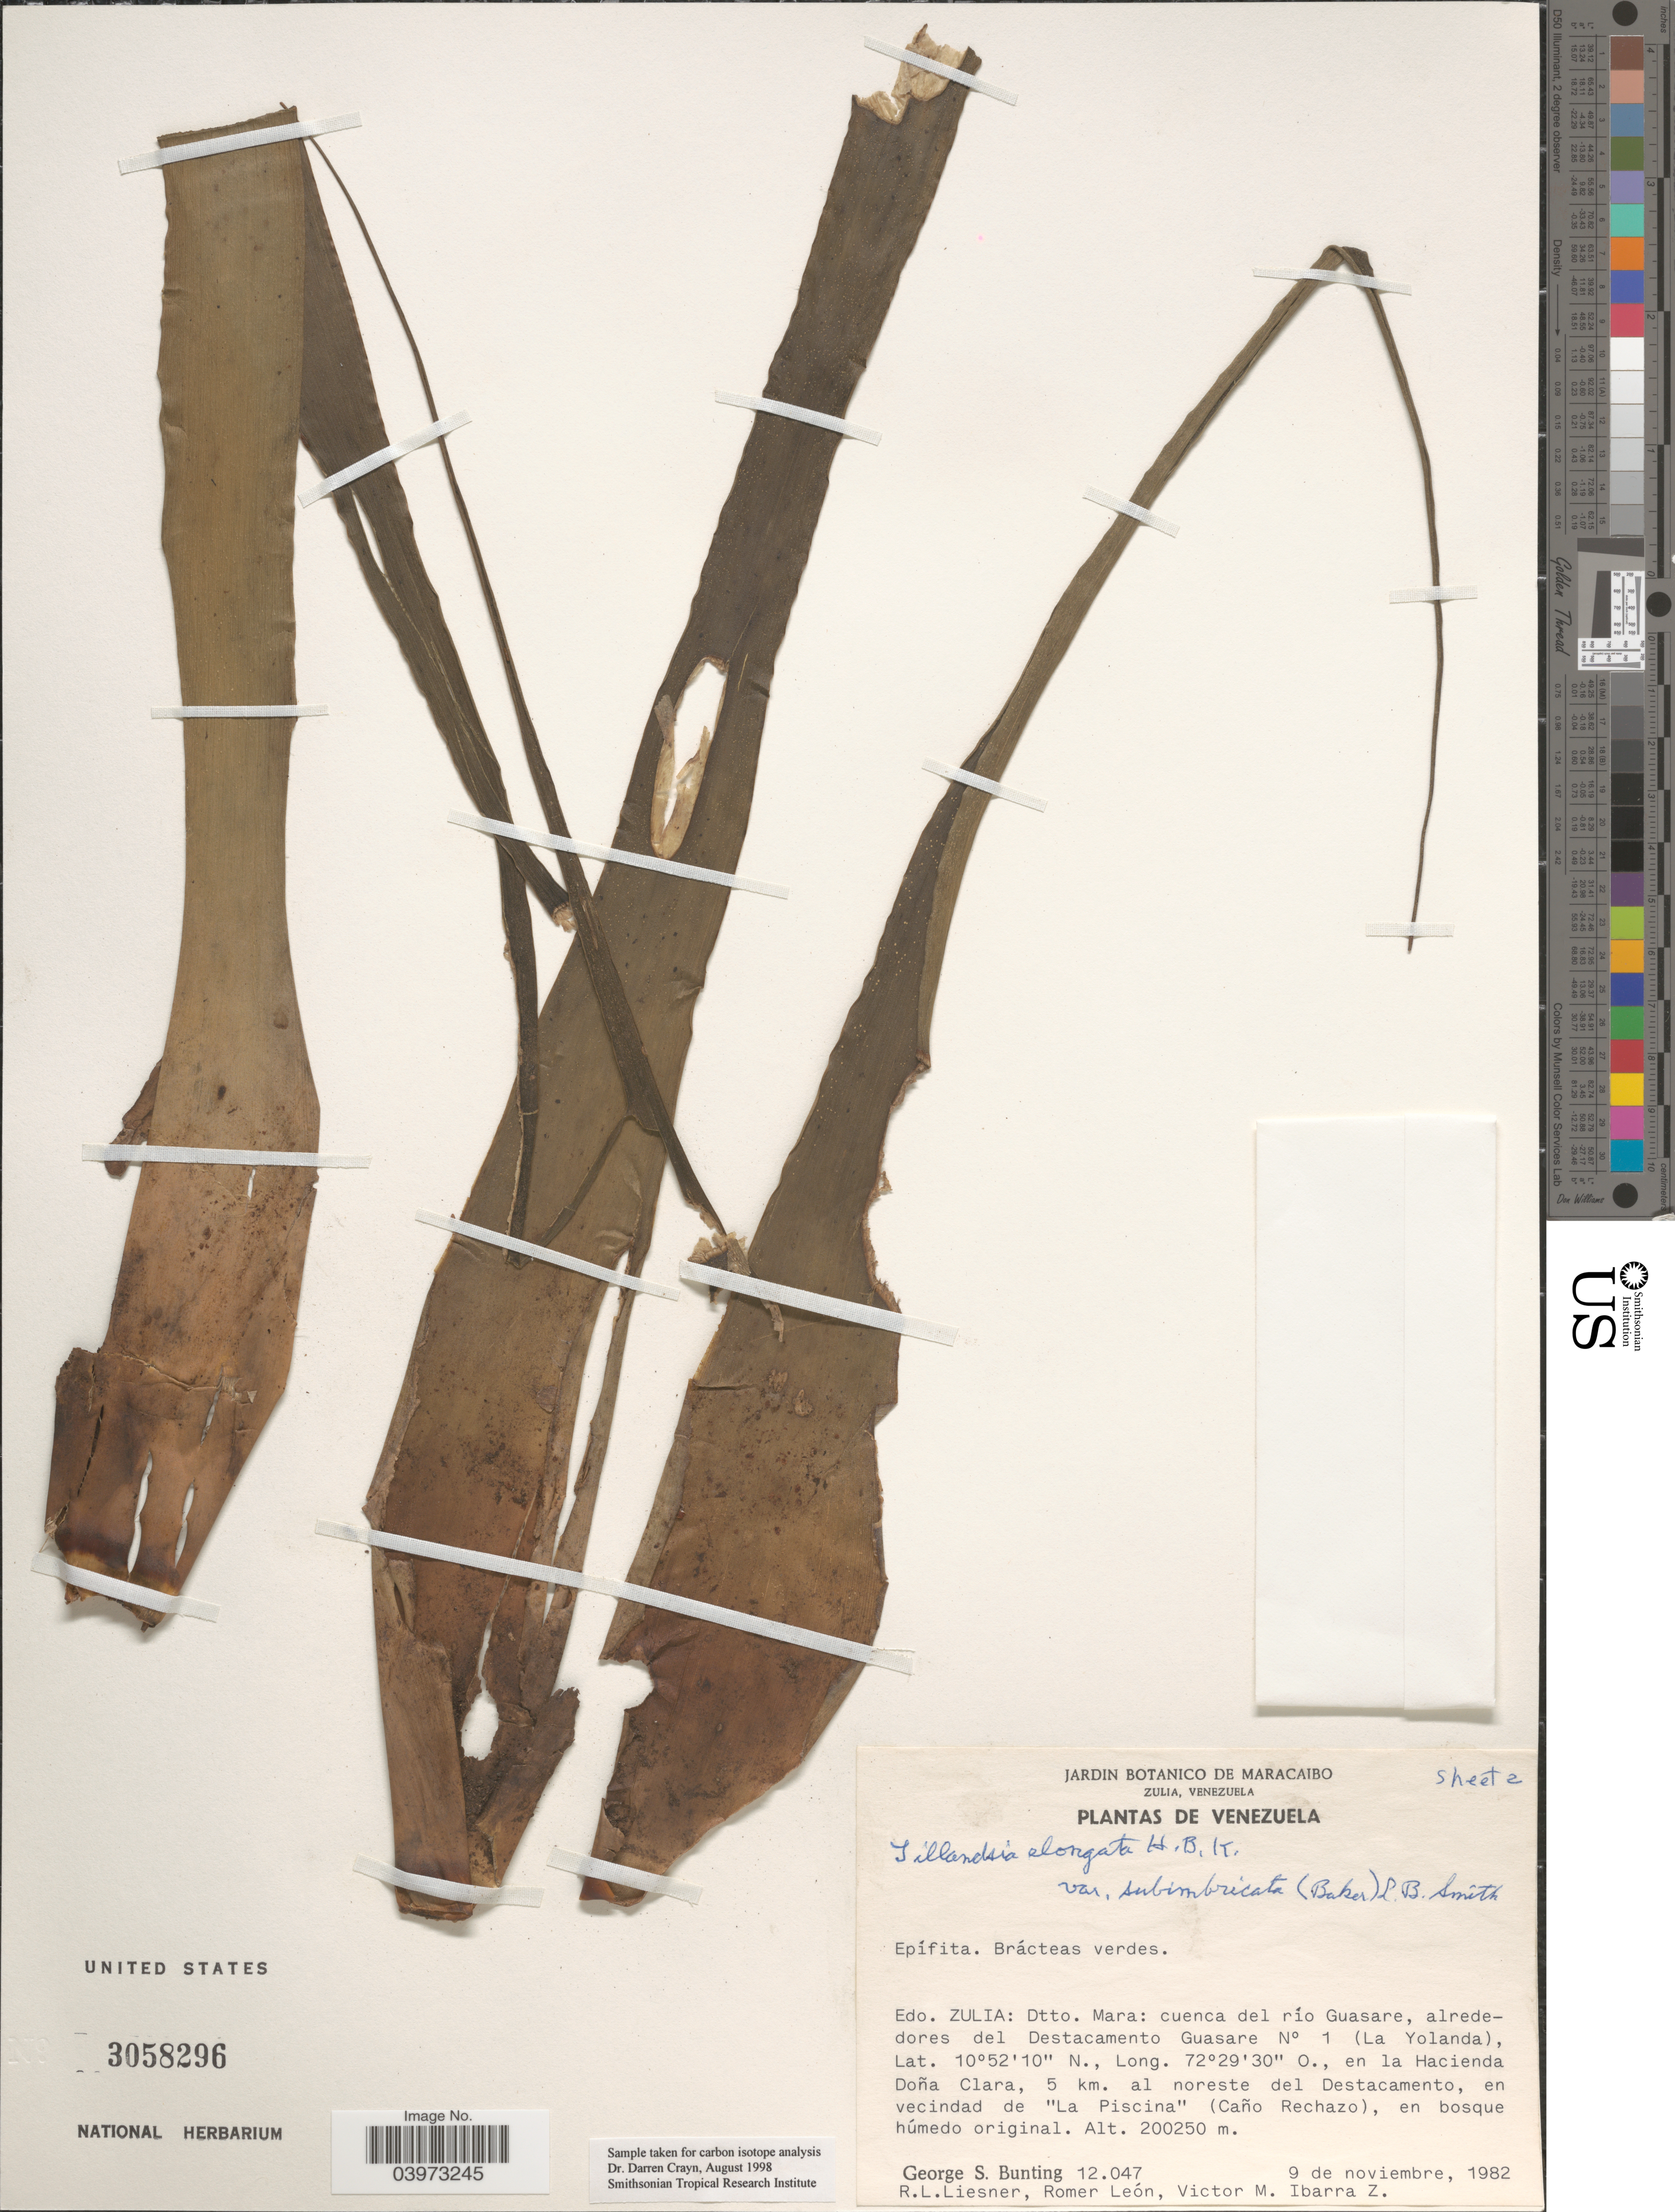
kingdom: Plantae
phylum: Tracheophyta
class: Liliopsida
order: Poales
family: Bromeliaceae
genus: Tillandsia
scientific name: Tillandsia elongata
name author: Kunth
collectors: G. S. Bunting, R. L. Liesner, R. León & V. Ibarra Z.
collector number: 12047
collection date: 1982-11-09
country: Venezuela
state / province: Zulia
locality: Dtto. Mara: cuenca del río Guasare, alrededores del Destacamento Guasare Nº 1 (La Yolanda), en la Hacienda Doña Clara, 5 km. al noreste del Destacamento, en vecindad de "La Piscina" (Caño Rechazo).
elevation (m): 200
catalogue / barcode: US 3058296